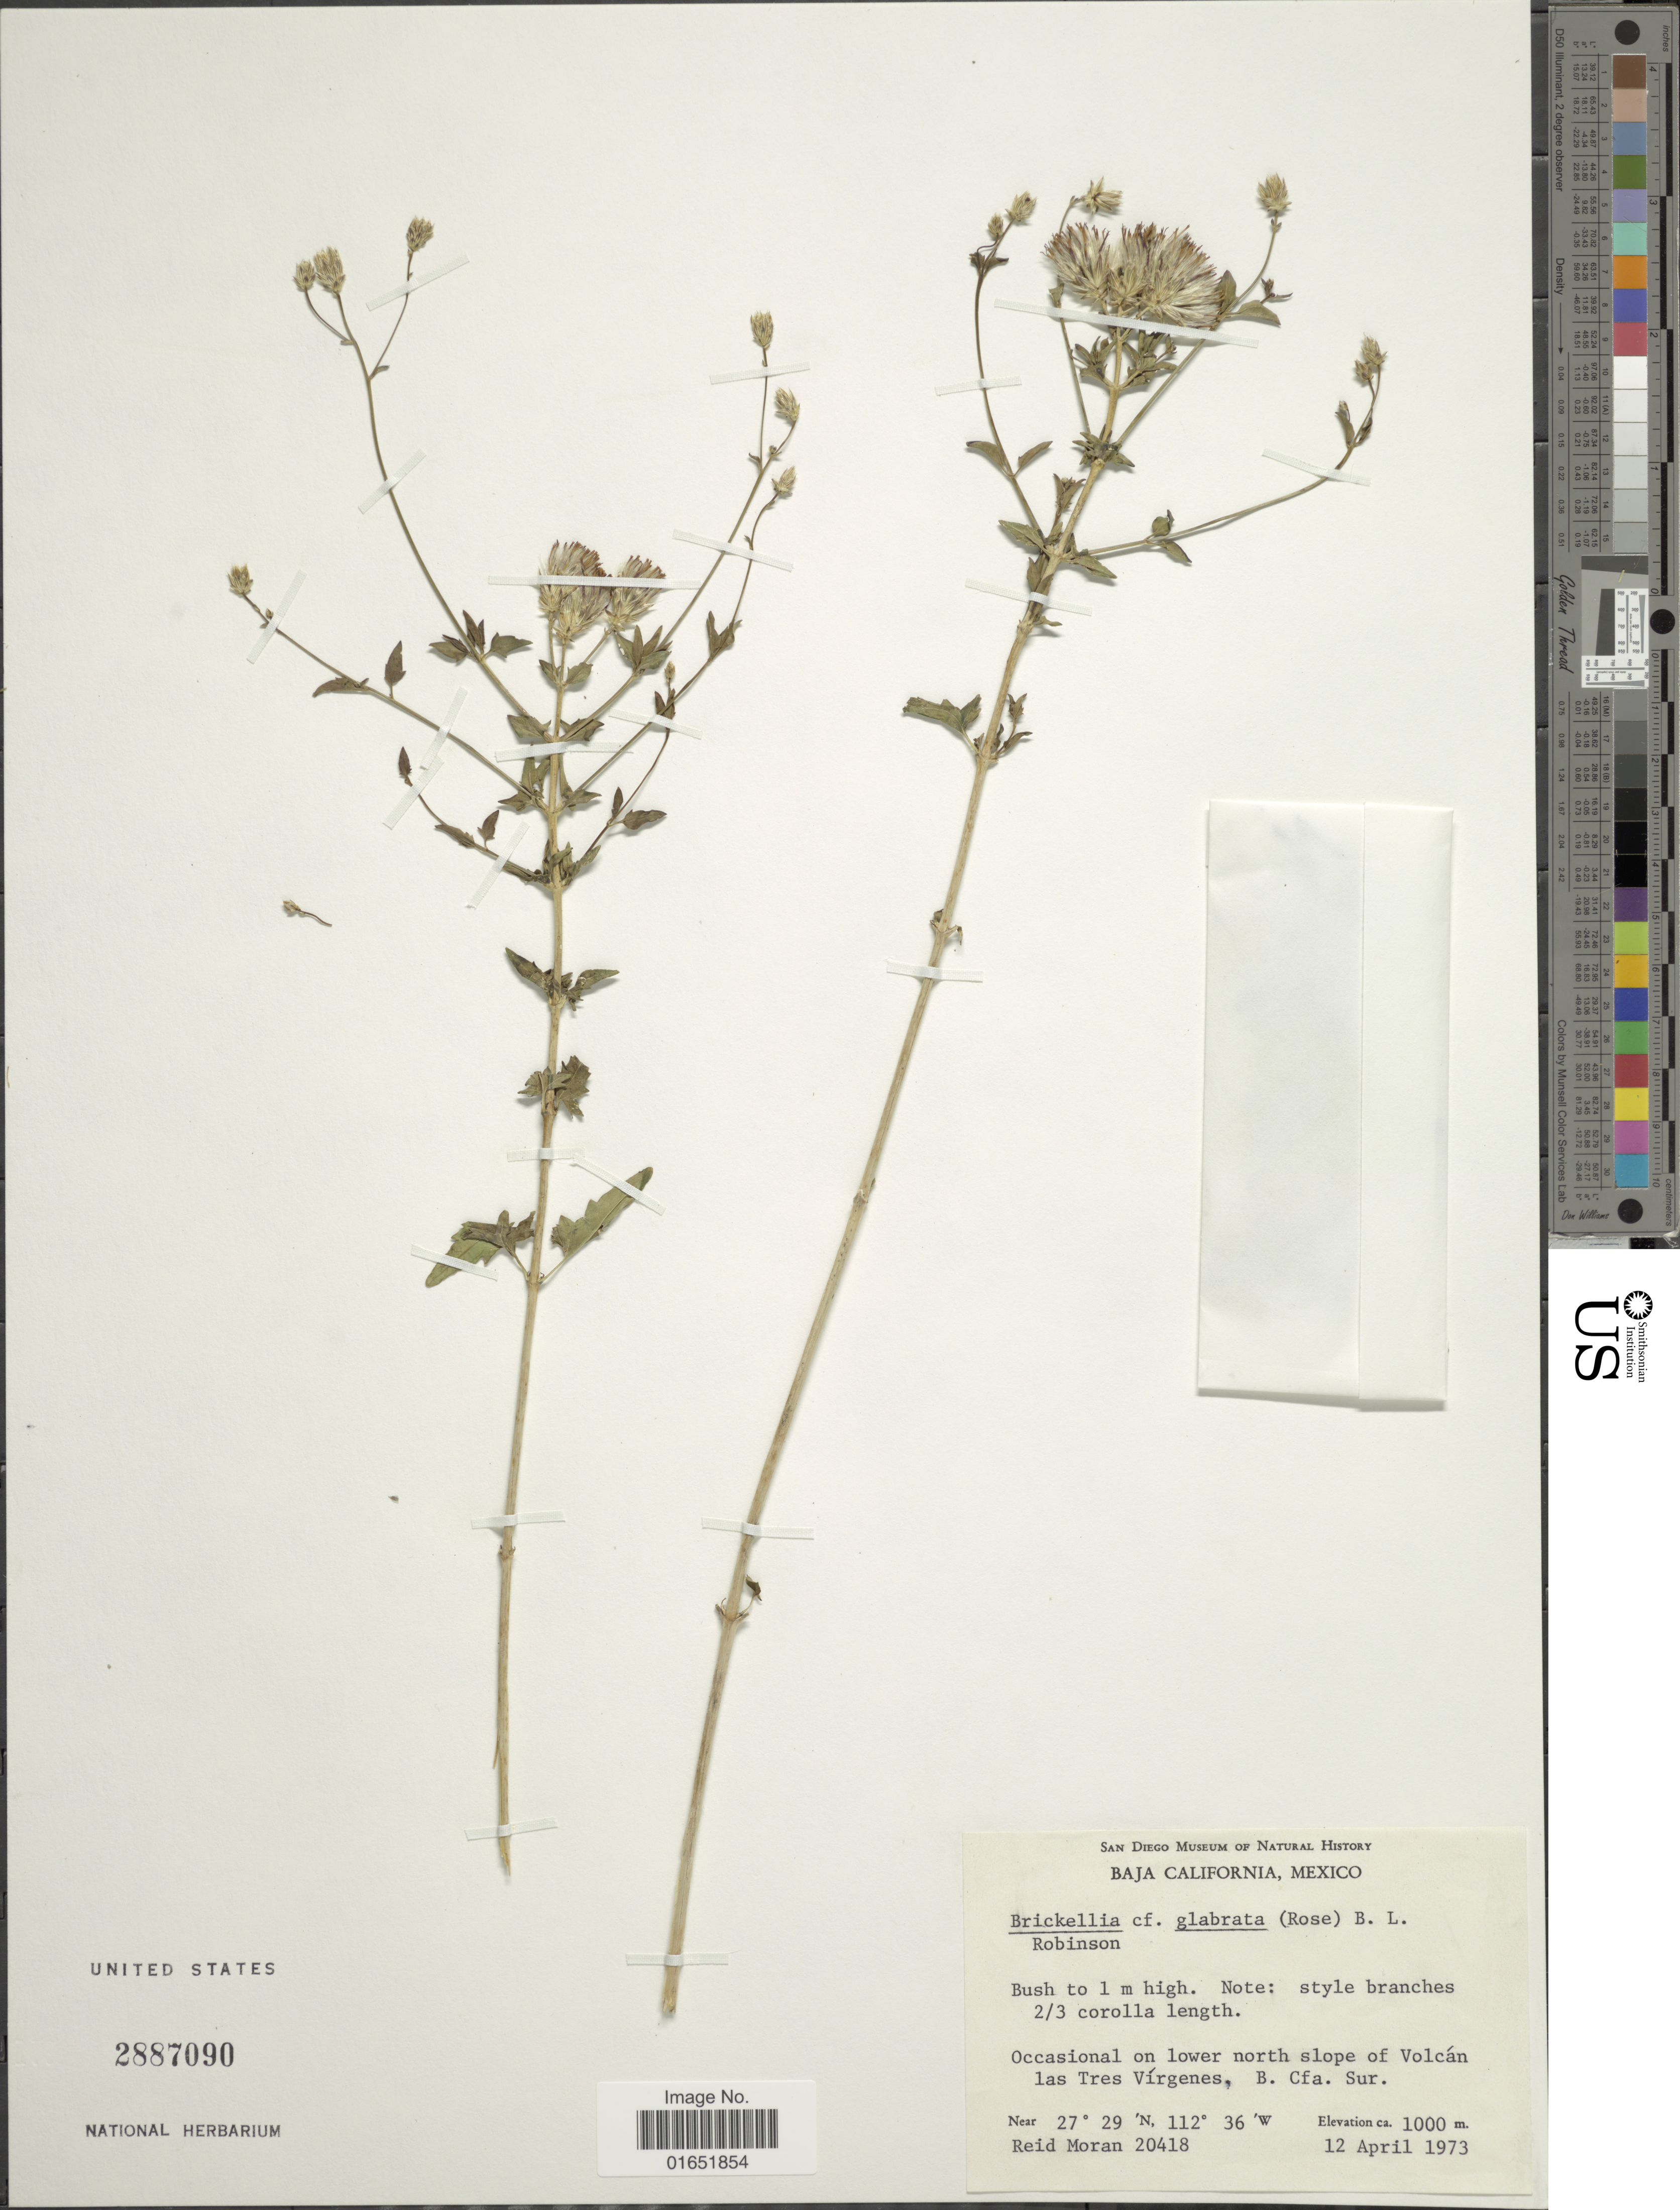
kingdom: Plantae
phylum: Tracheophyta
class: Magnoliopsida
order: Asterales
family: Asteraceae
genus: Brickellia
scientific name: Brickellia glabrata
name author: (Rose) B.L. Rob.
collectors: R. V. Moran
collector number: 20418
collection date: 1973-04-12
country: Mexico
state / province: Baja California Sur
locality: Occasional on lower north slopes of Volcán las Tres Vírgenes, B. Cfa. Sur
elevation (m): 1000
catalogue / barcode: US 2887090